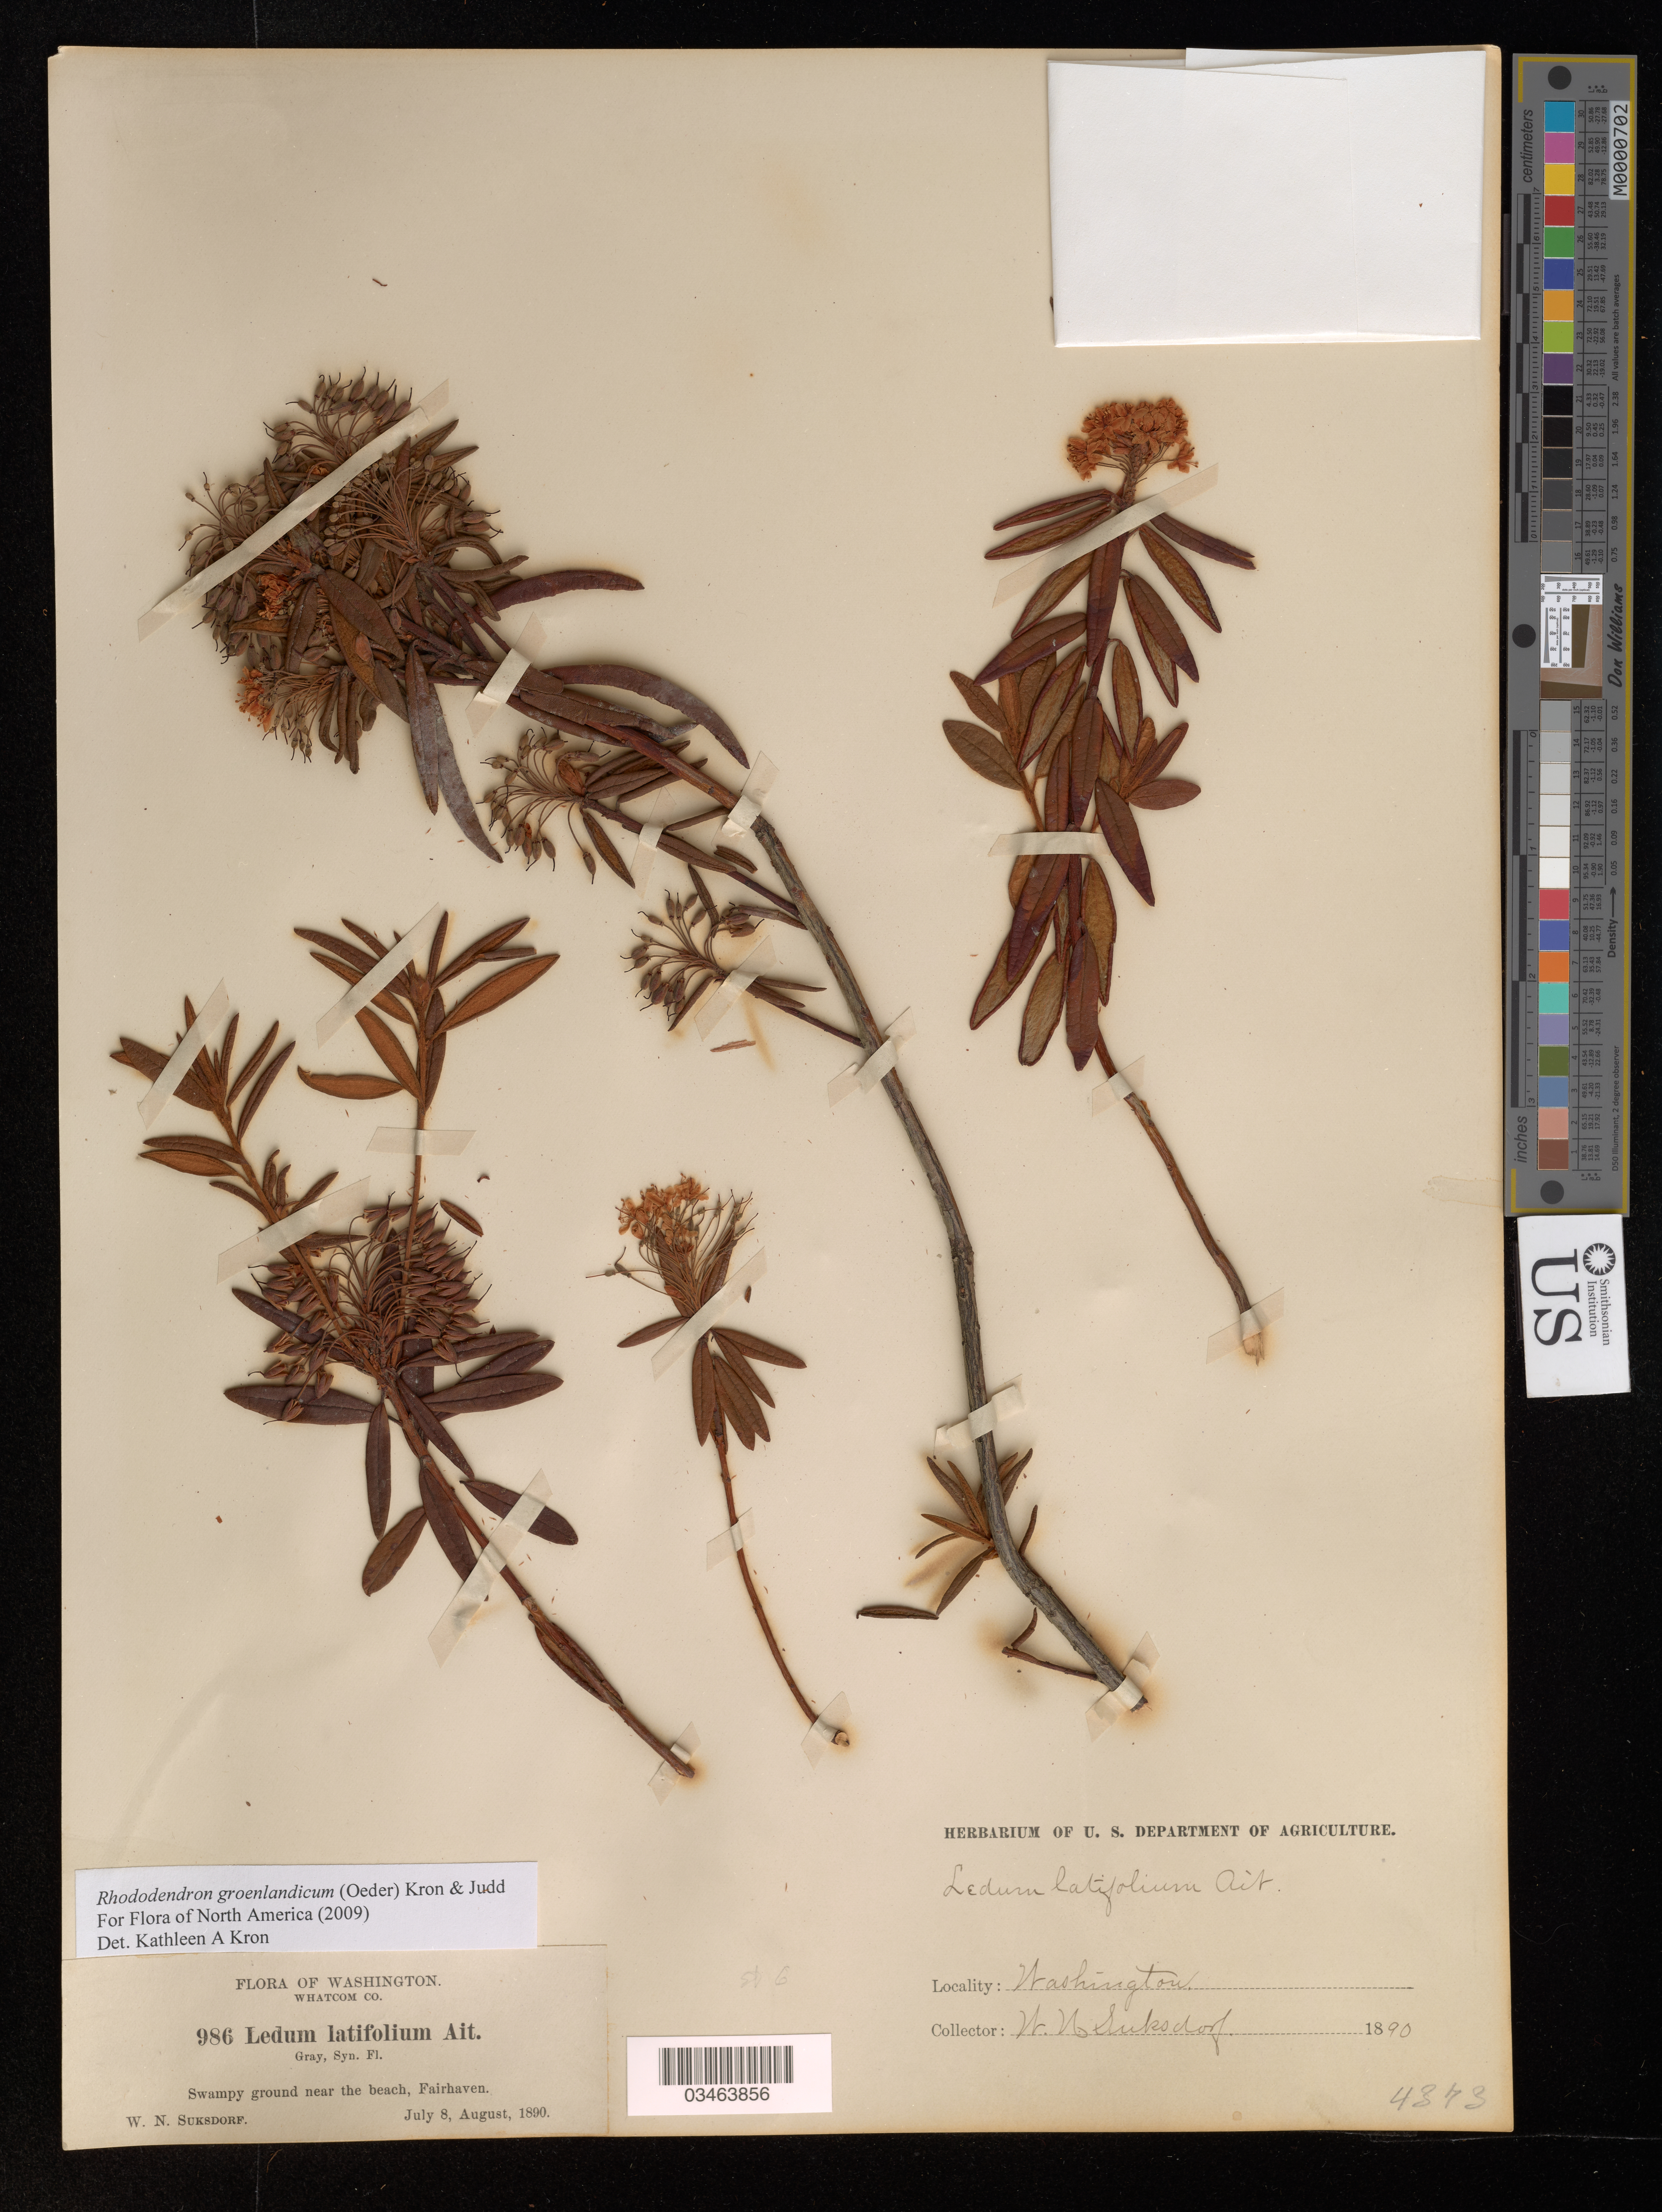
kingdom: Plantae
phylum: Tracheophyta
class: Magnoliopsida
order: Ericales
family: Ericaceae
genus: Rhododendron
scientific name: Rhododendron groenlandicum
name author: (Oeder) Kron & Judd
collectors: W. N. Suksdorf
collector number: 986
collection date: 1890-07-08/1890-08-08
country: United States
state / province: Washington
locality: Whatcom Co. Swampy ground near the beach, Fairhaven.